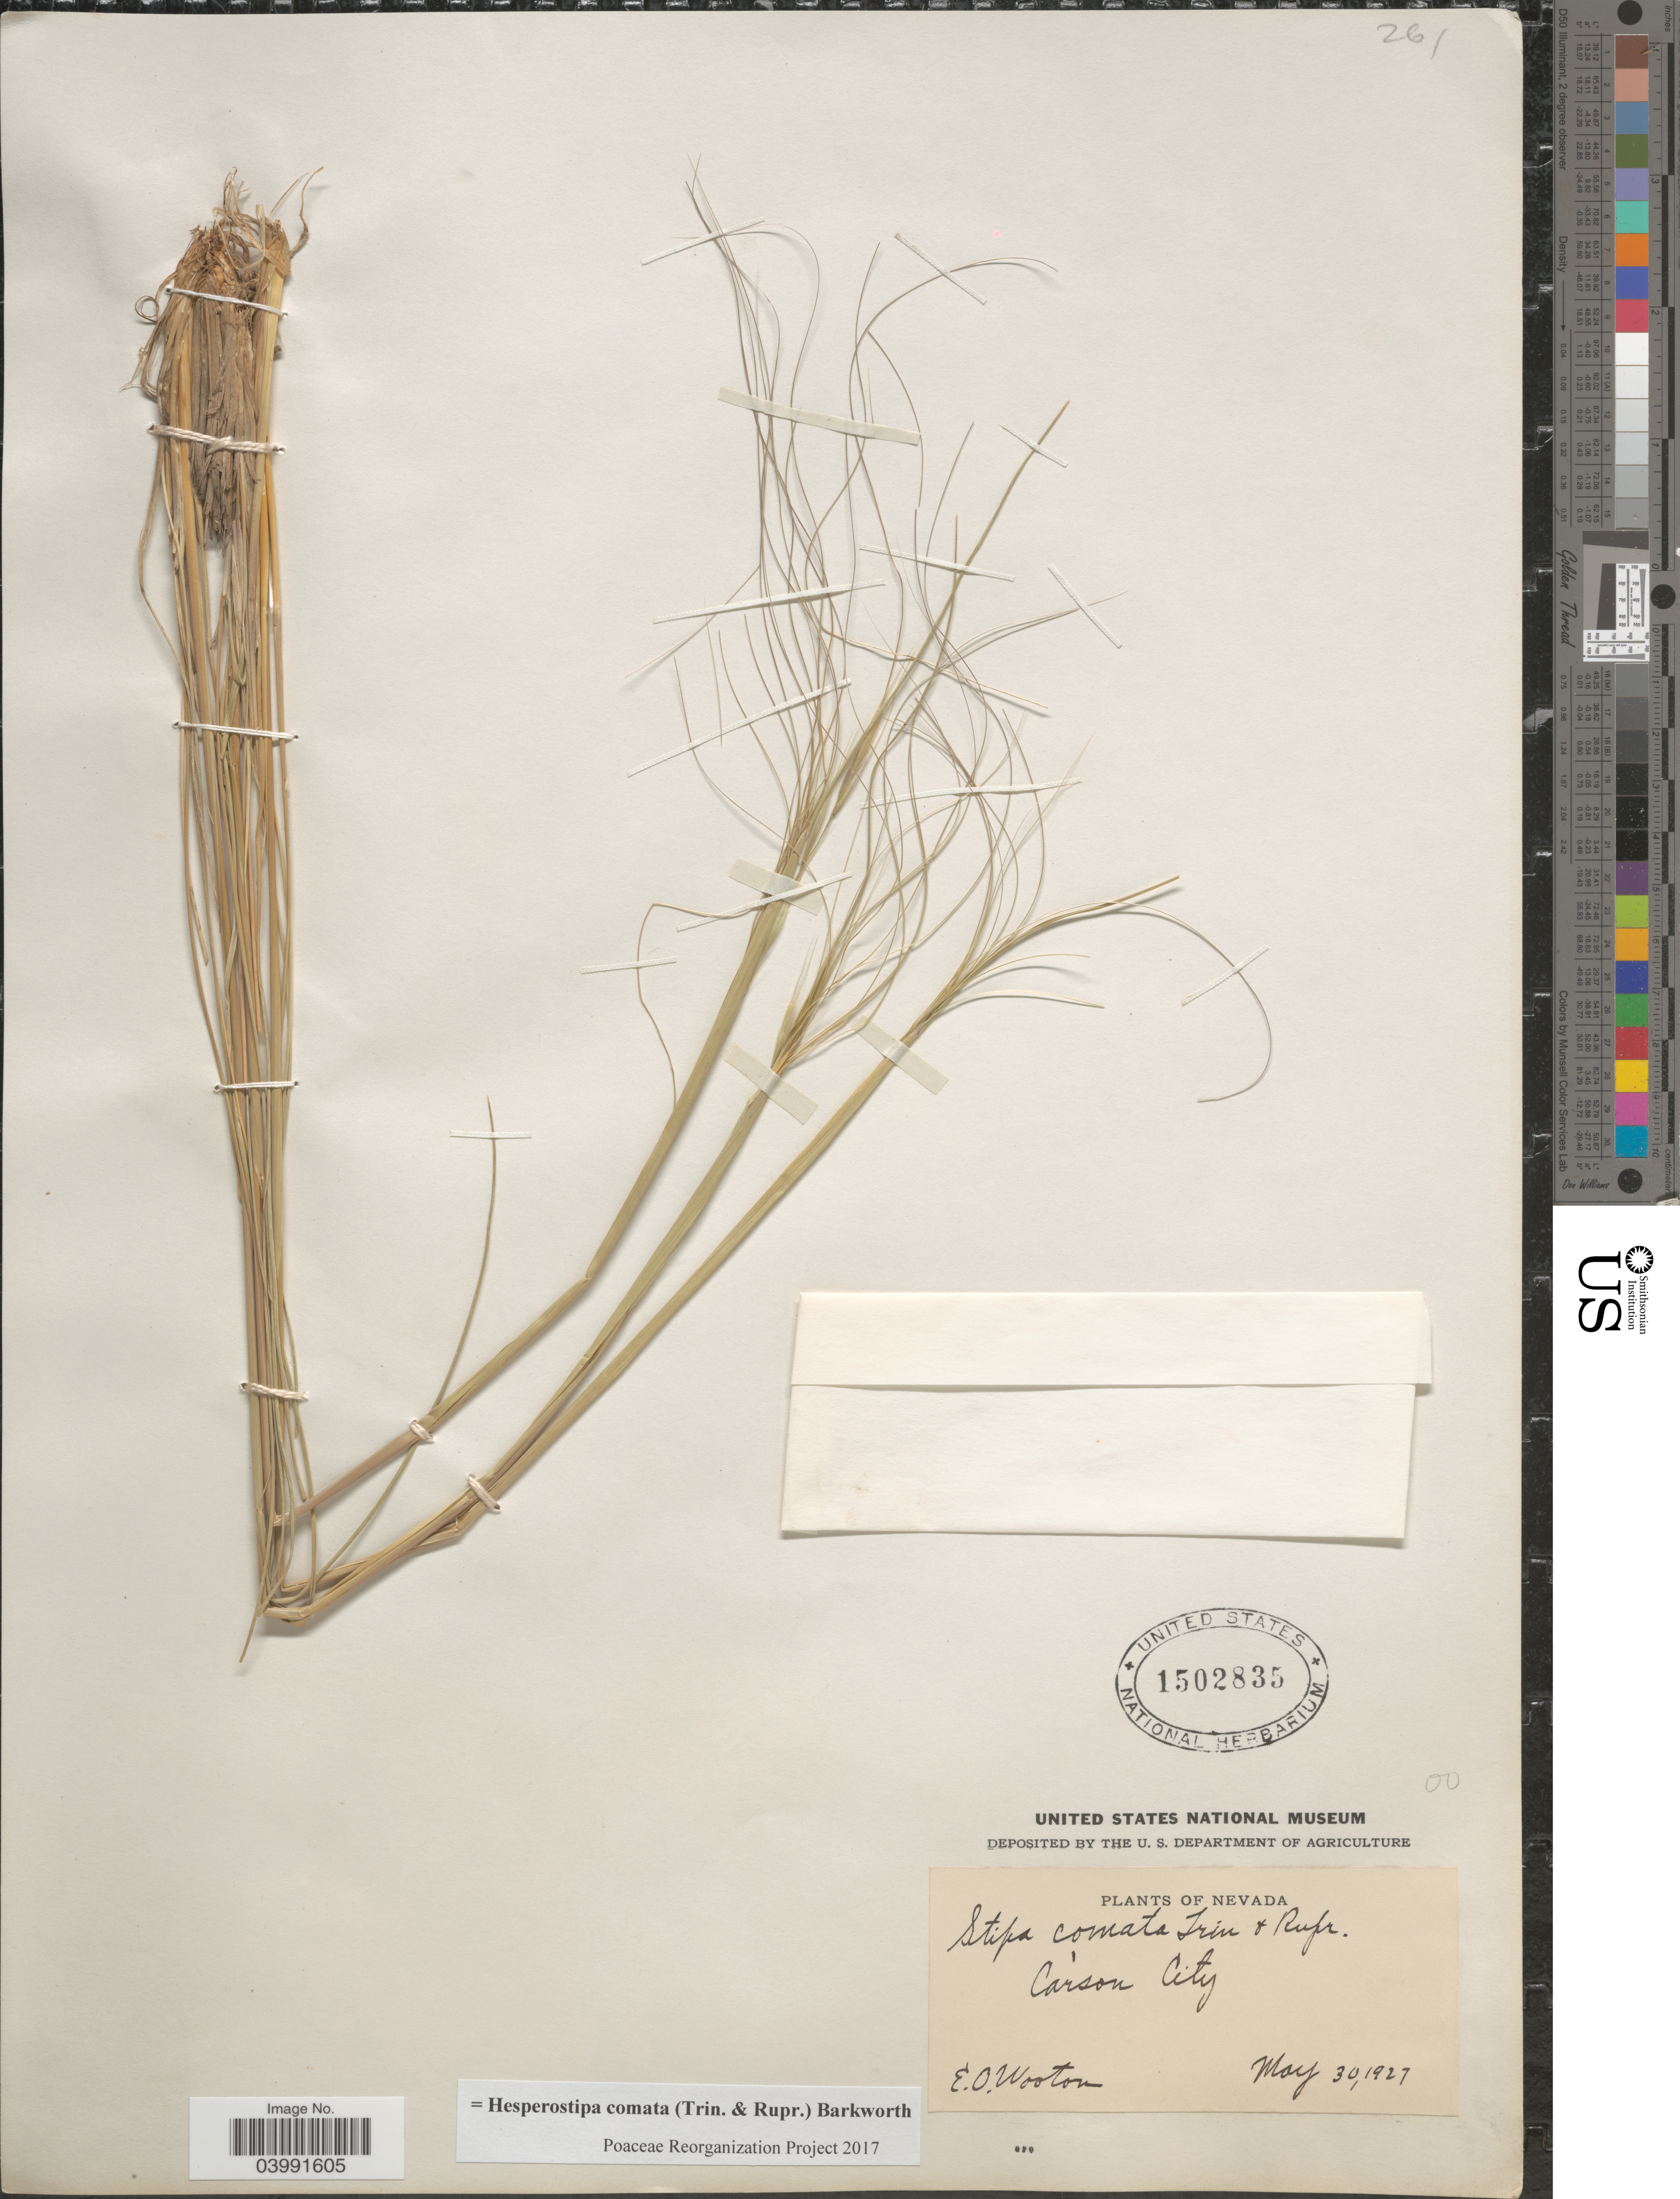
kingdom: Plantae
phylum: Tracheophyta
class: Liliopsida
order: Poales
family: Poaceae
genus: Hesperostipa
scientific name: Hesperostipa comata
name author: (Trin. & Rupr.) Barkworth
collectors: E. O. Wooton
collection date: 1927-05-30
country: United States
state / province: Nevada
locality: Carson City.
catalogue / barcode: US 1502835